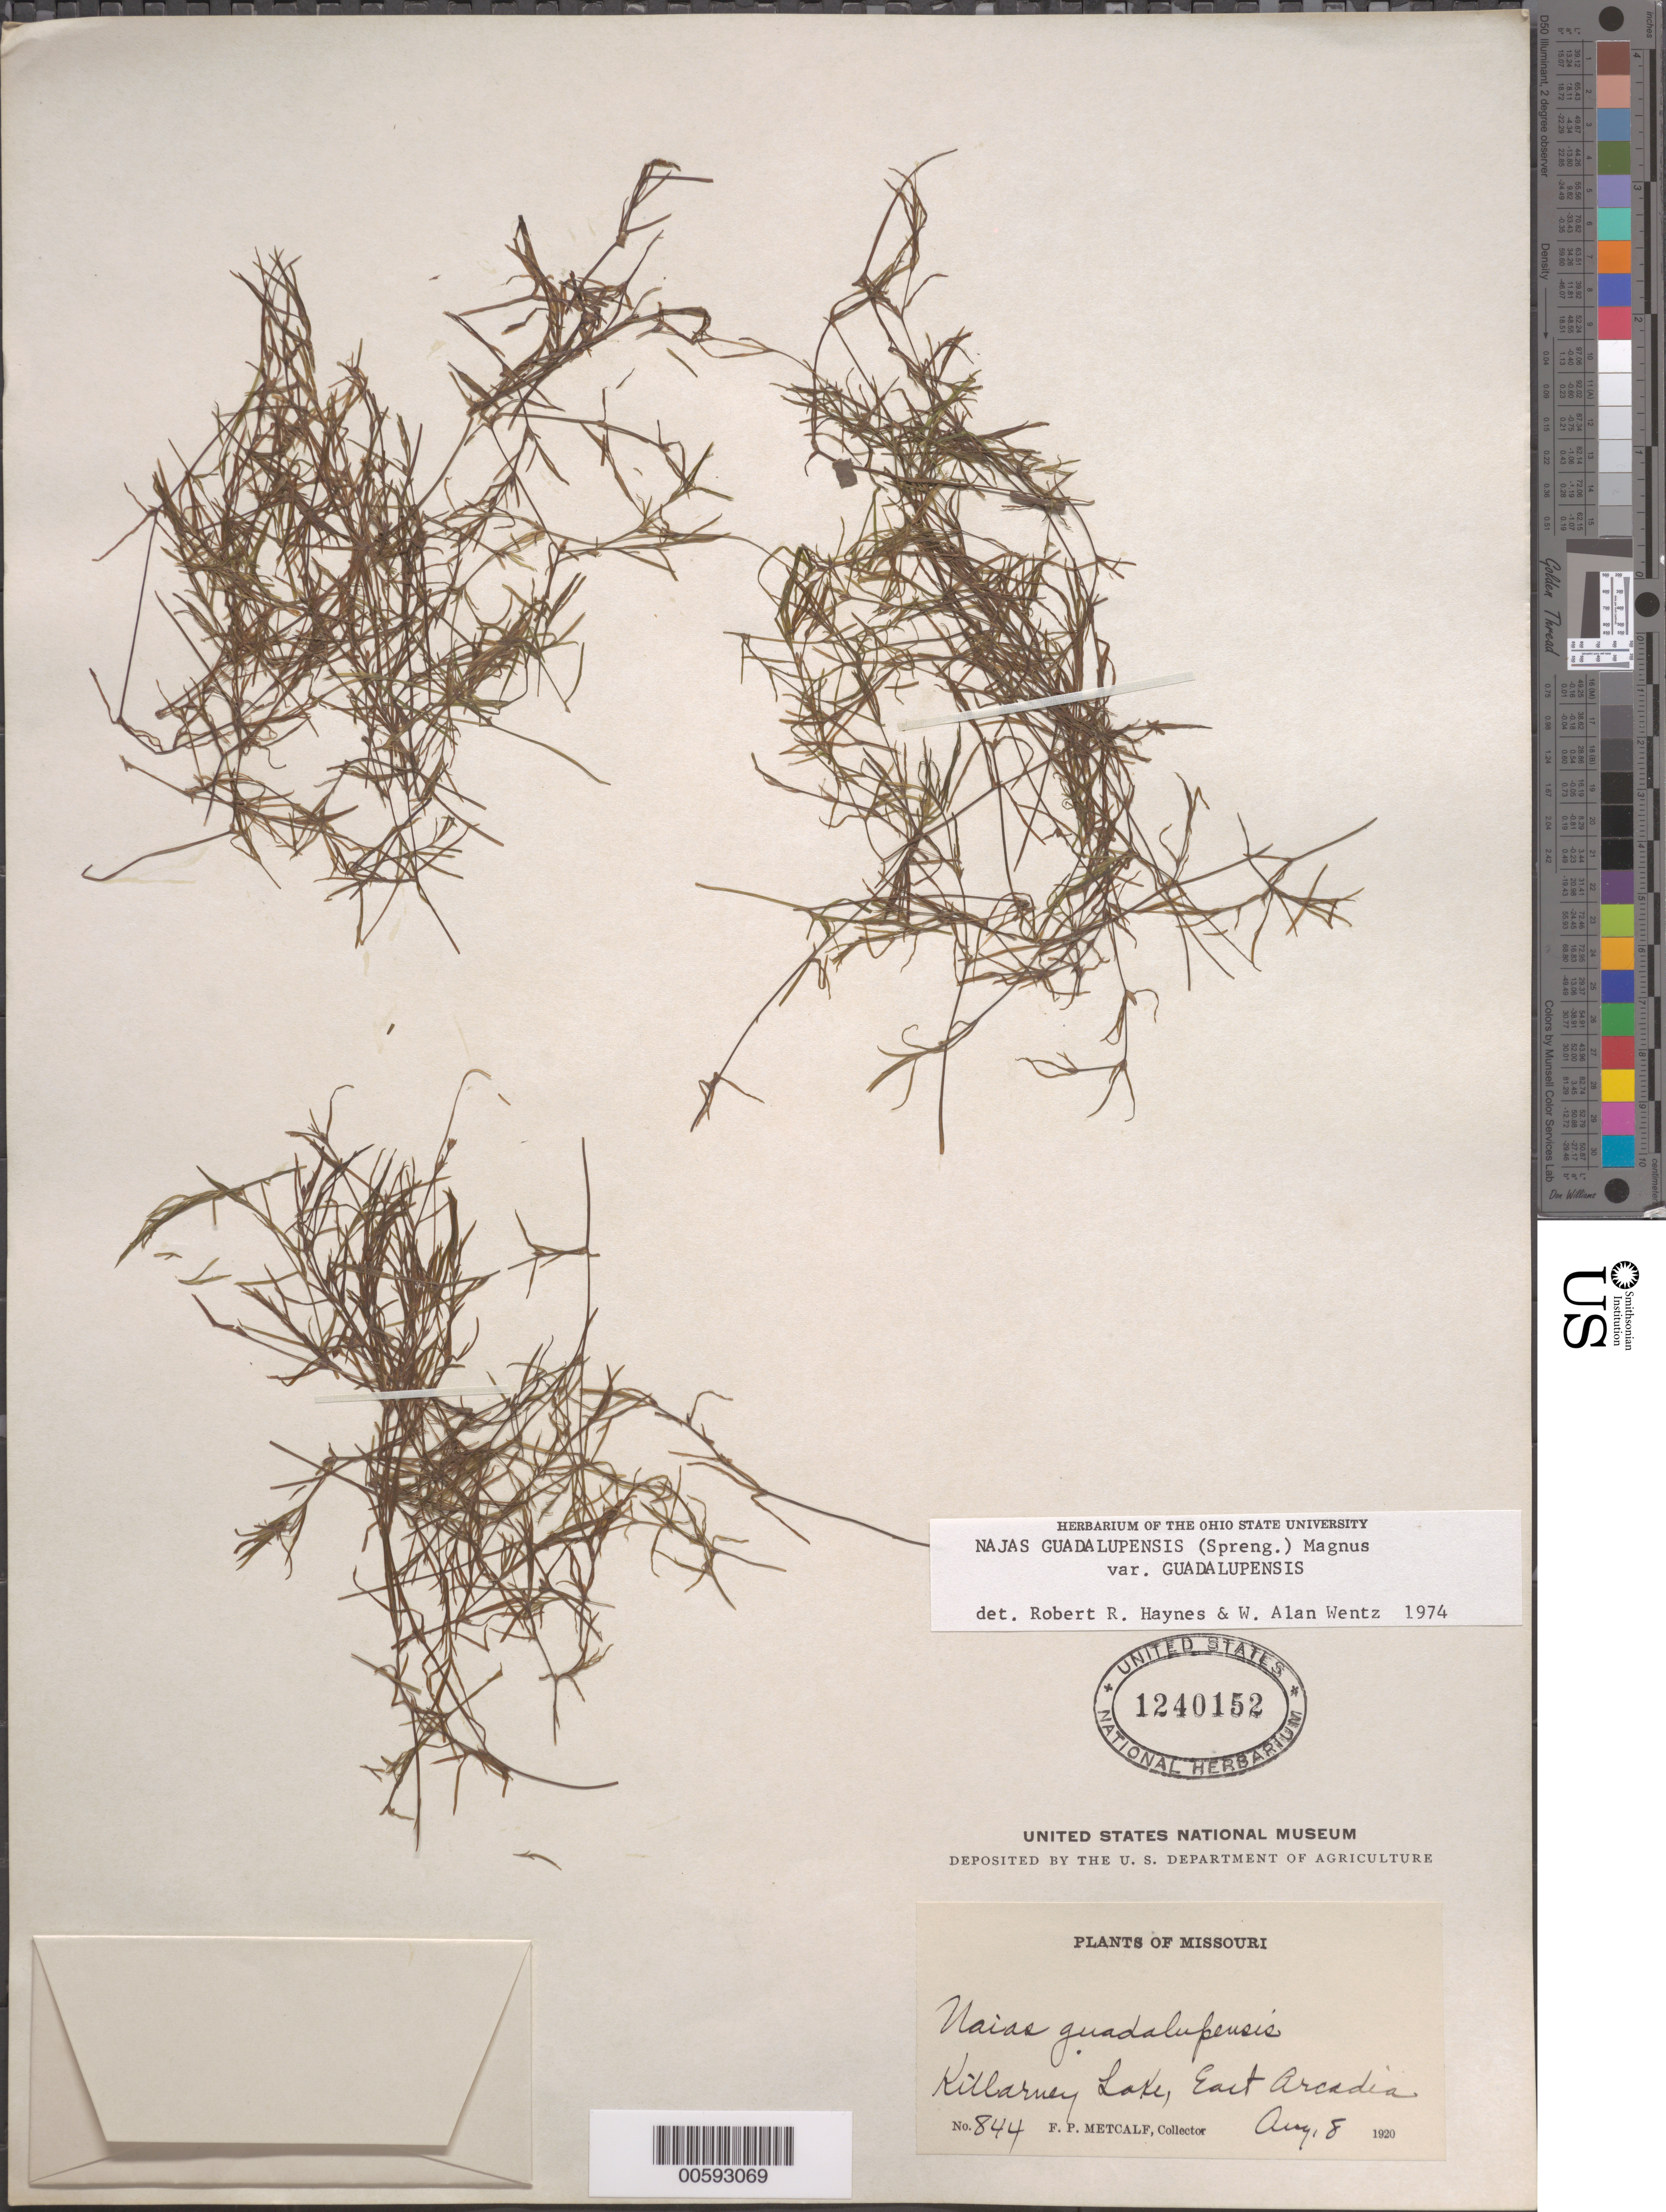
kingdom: Plantae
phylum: Tracheophyta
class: Liliopsida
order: Alismatales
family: Hydrocharitaceae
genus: Najas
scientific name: Najas guadalupensis var. guadalupensis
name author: (Spreng.) Magnus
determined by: Haynes, R. R.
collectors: F. P. Metcalf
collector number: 844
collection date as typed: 08 Aug 1920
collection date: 1920-08-08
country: United States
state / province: Missouri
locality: Killarney Lake, East Arcadia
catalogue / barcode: US 1240152